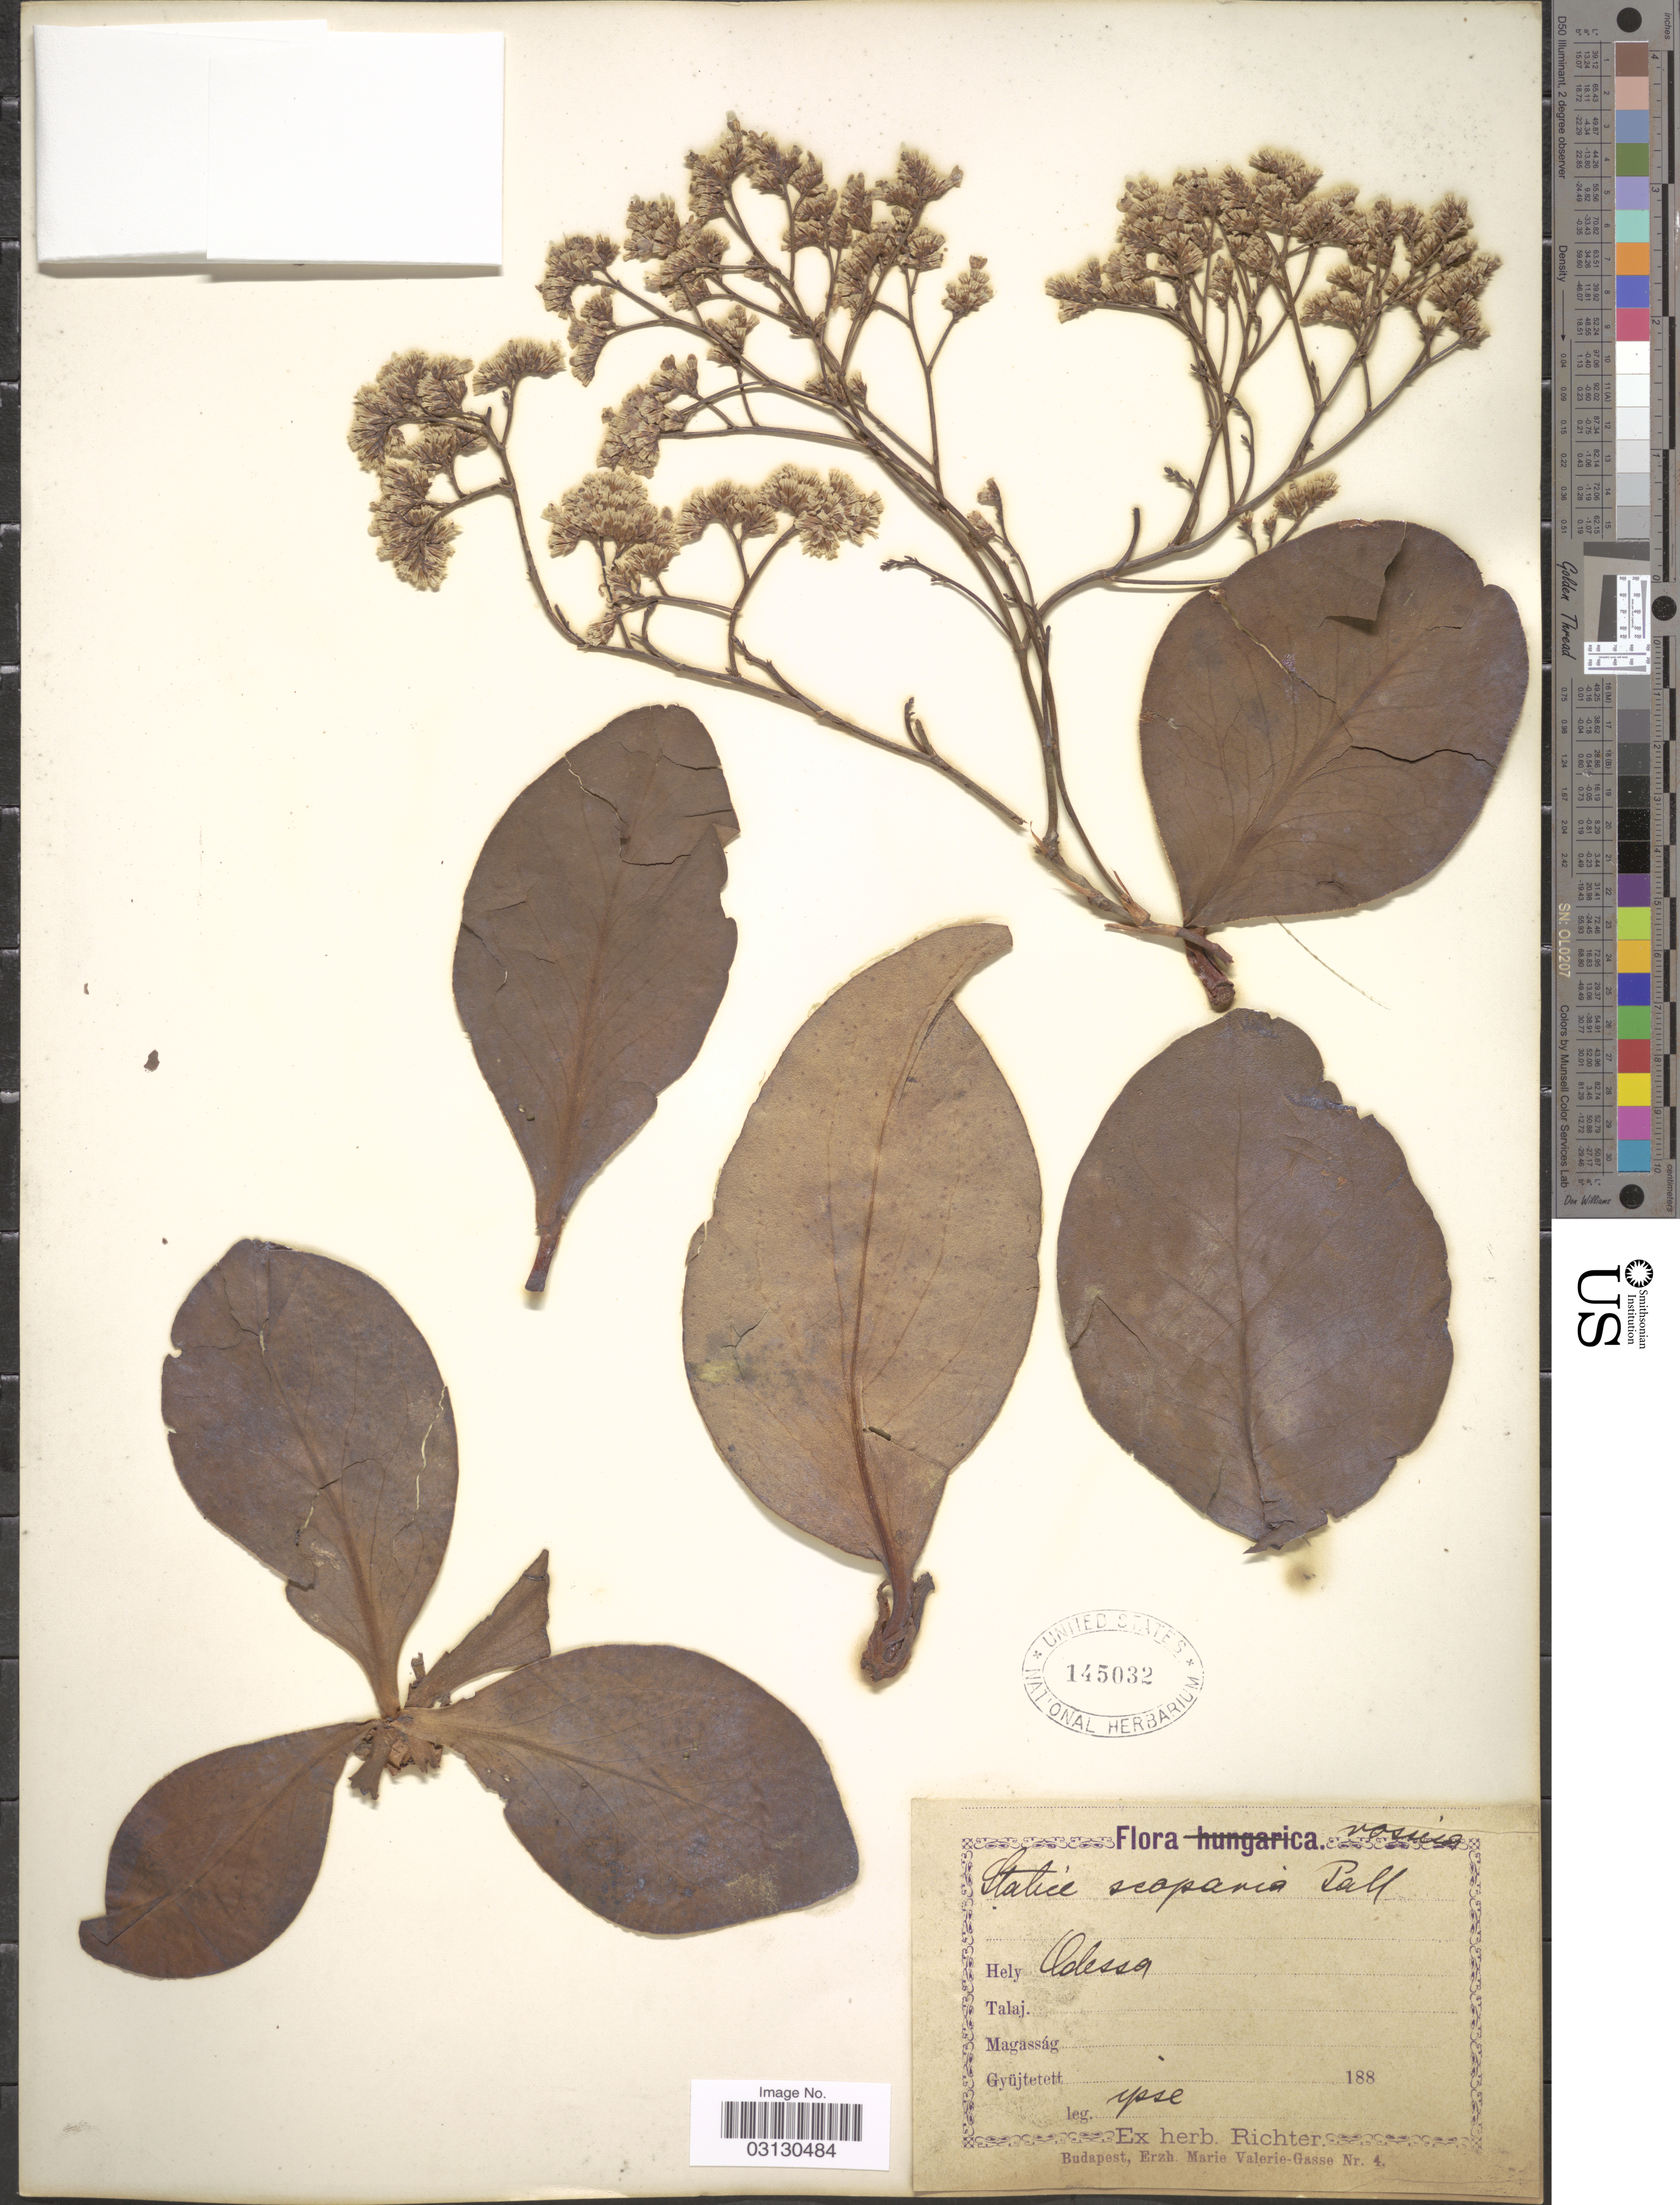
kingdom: Plantae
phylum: Tracheophyta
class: Magnoliopsida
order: Caryophyllales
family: Plumbaginaceae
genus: Limonium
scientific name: Limonium scoparium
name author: (M. Bieb.) Stankov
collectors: -- Richter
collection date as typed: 188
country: Russian Federation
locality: Rossia.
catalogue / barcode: US 145032